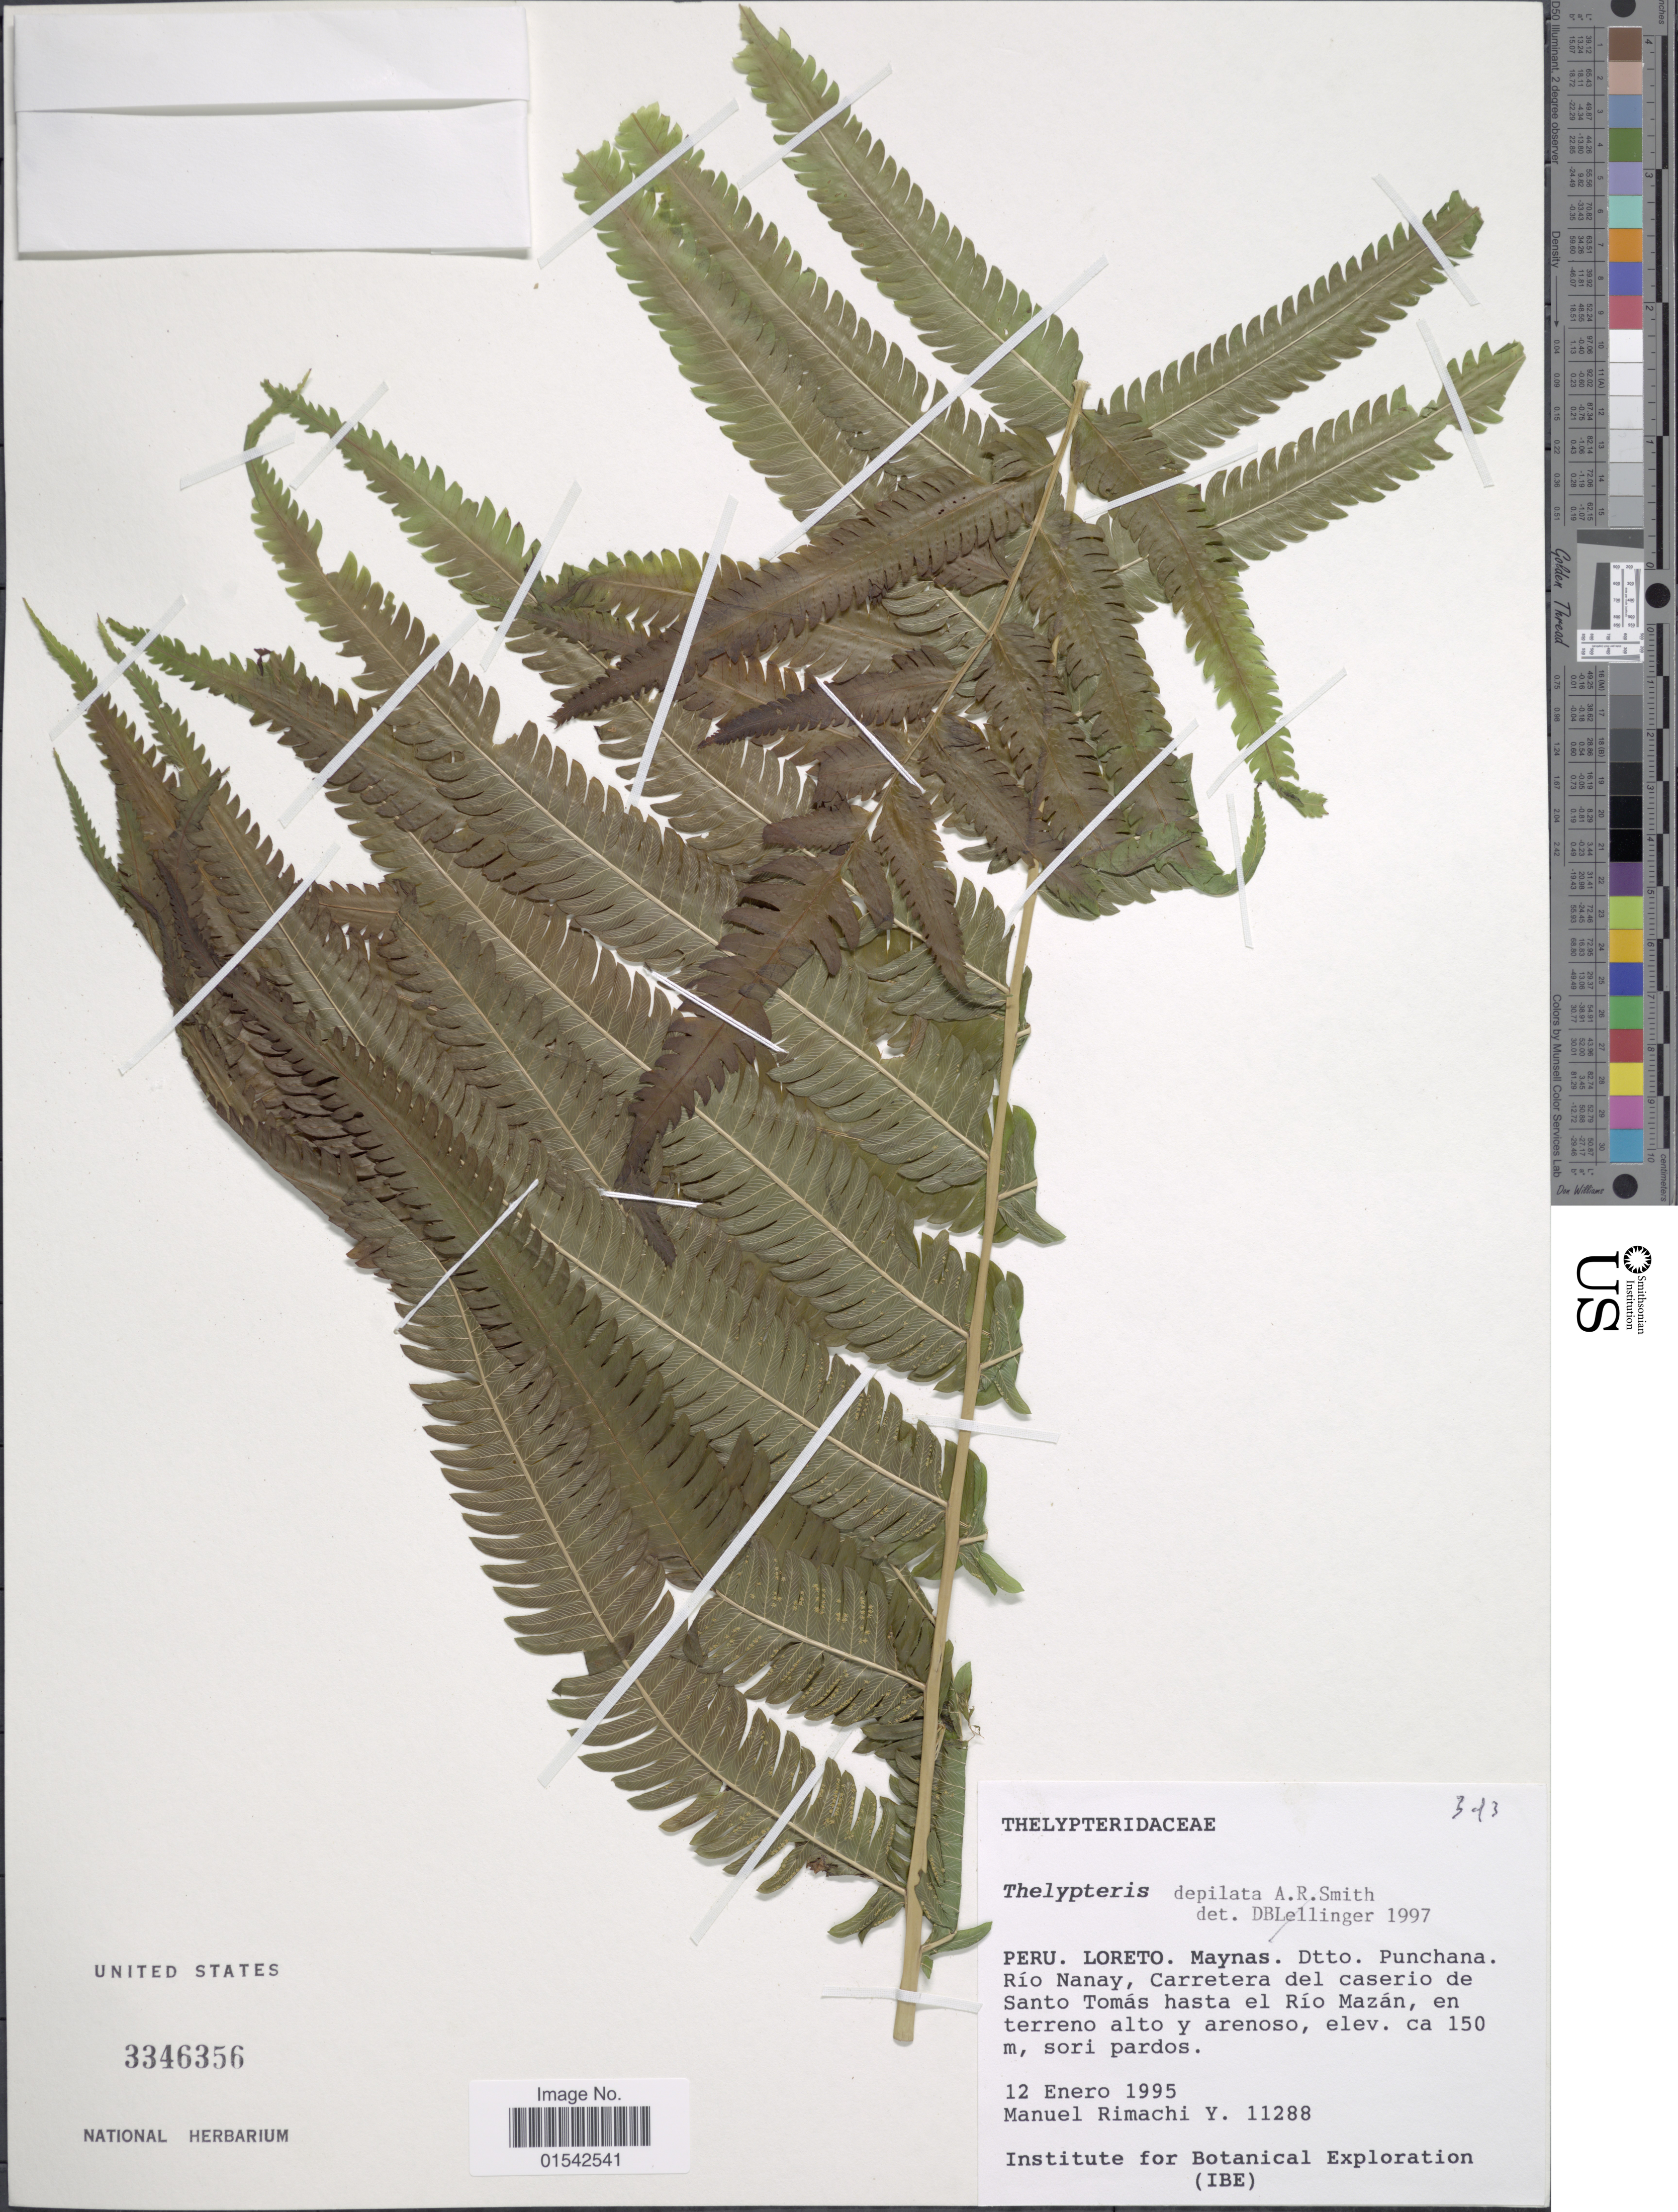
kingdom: Plantae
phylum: Tracheophyta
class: Polypodiopsida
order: Polypodiales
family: Thelypteridaceae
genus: Cyclosorus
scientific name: Cyclosorus grandis (A.R. Sm.) comb. nov., ined 2015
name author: (A.R. Sm.)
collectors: M. Rimachi Y.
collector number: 11288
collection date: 1995-01-12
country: Peru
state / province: Loreto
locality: Maynas. Dtto. Punchana. Río Nanay, Carretera del caserio de Santo Tomás hasta el Río Mazán, en terreno alto y arenoso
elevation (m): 150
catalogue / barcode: US 3346356